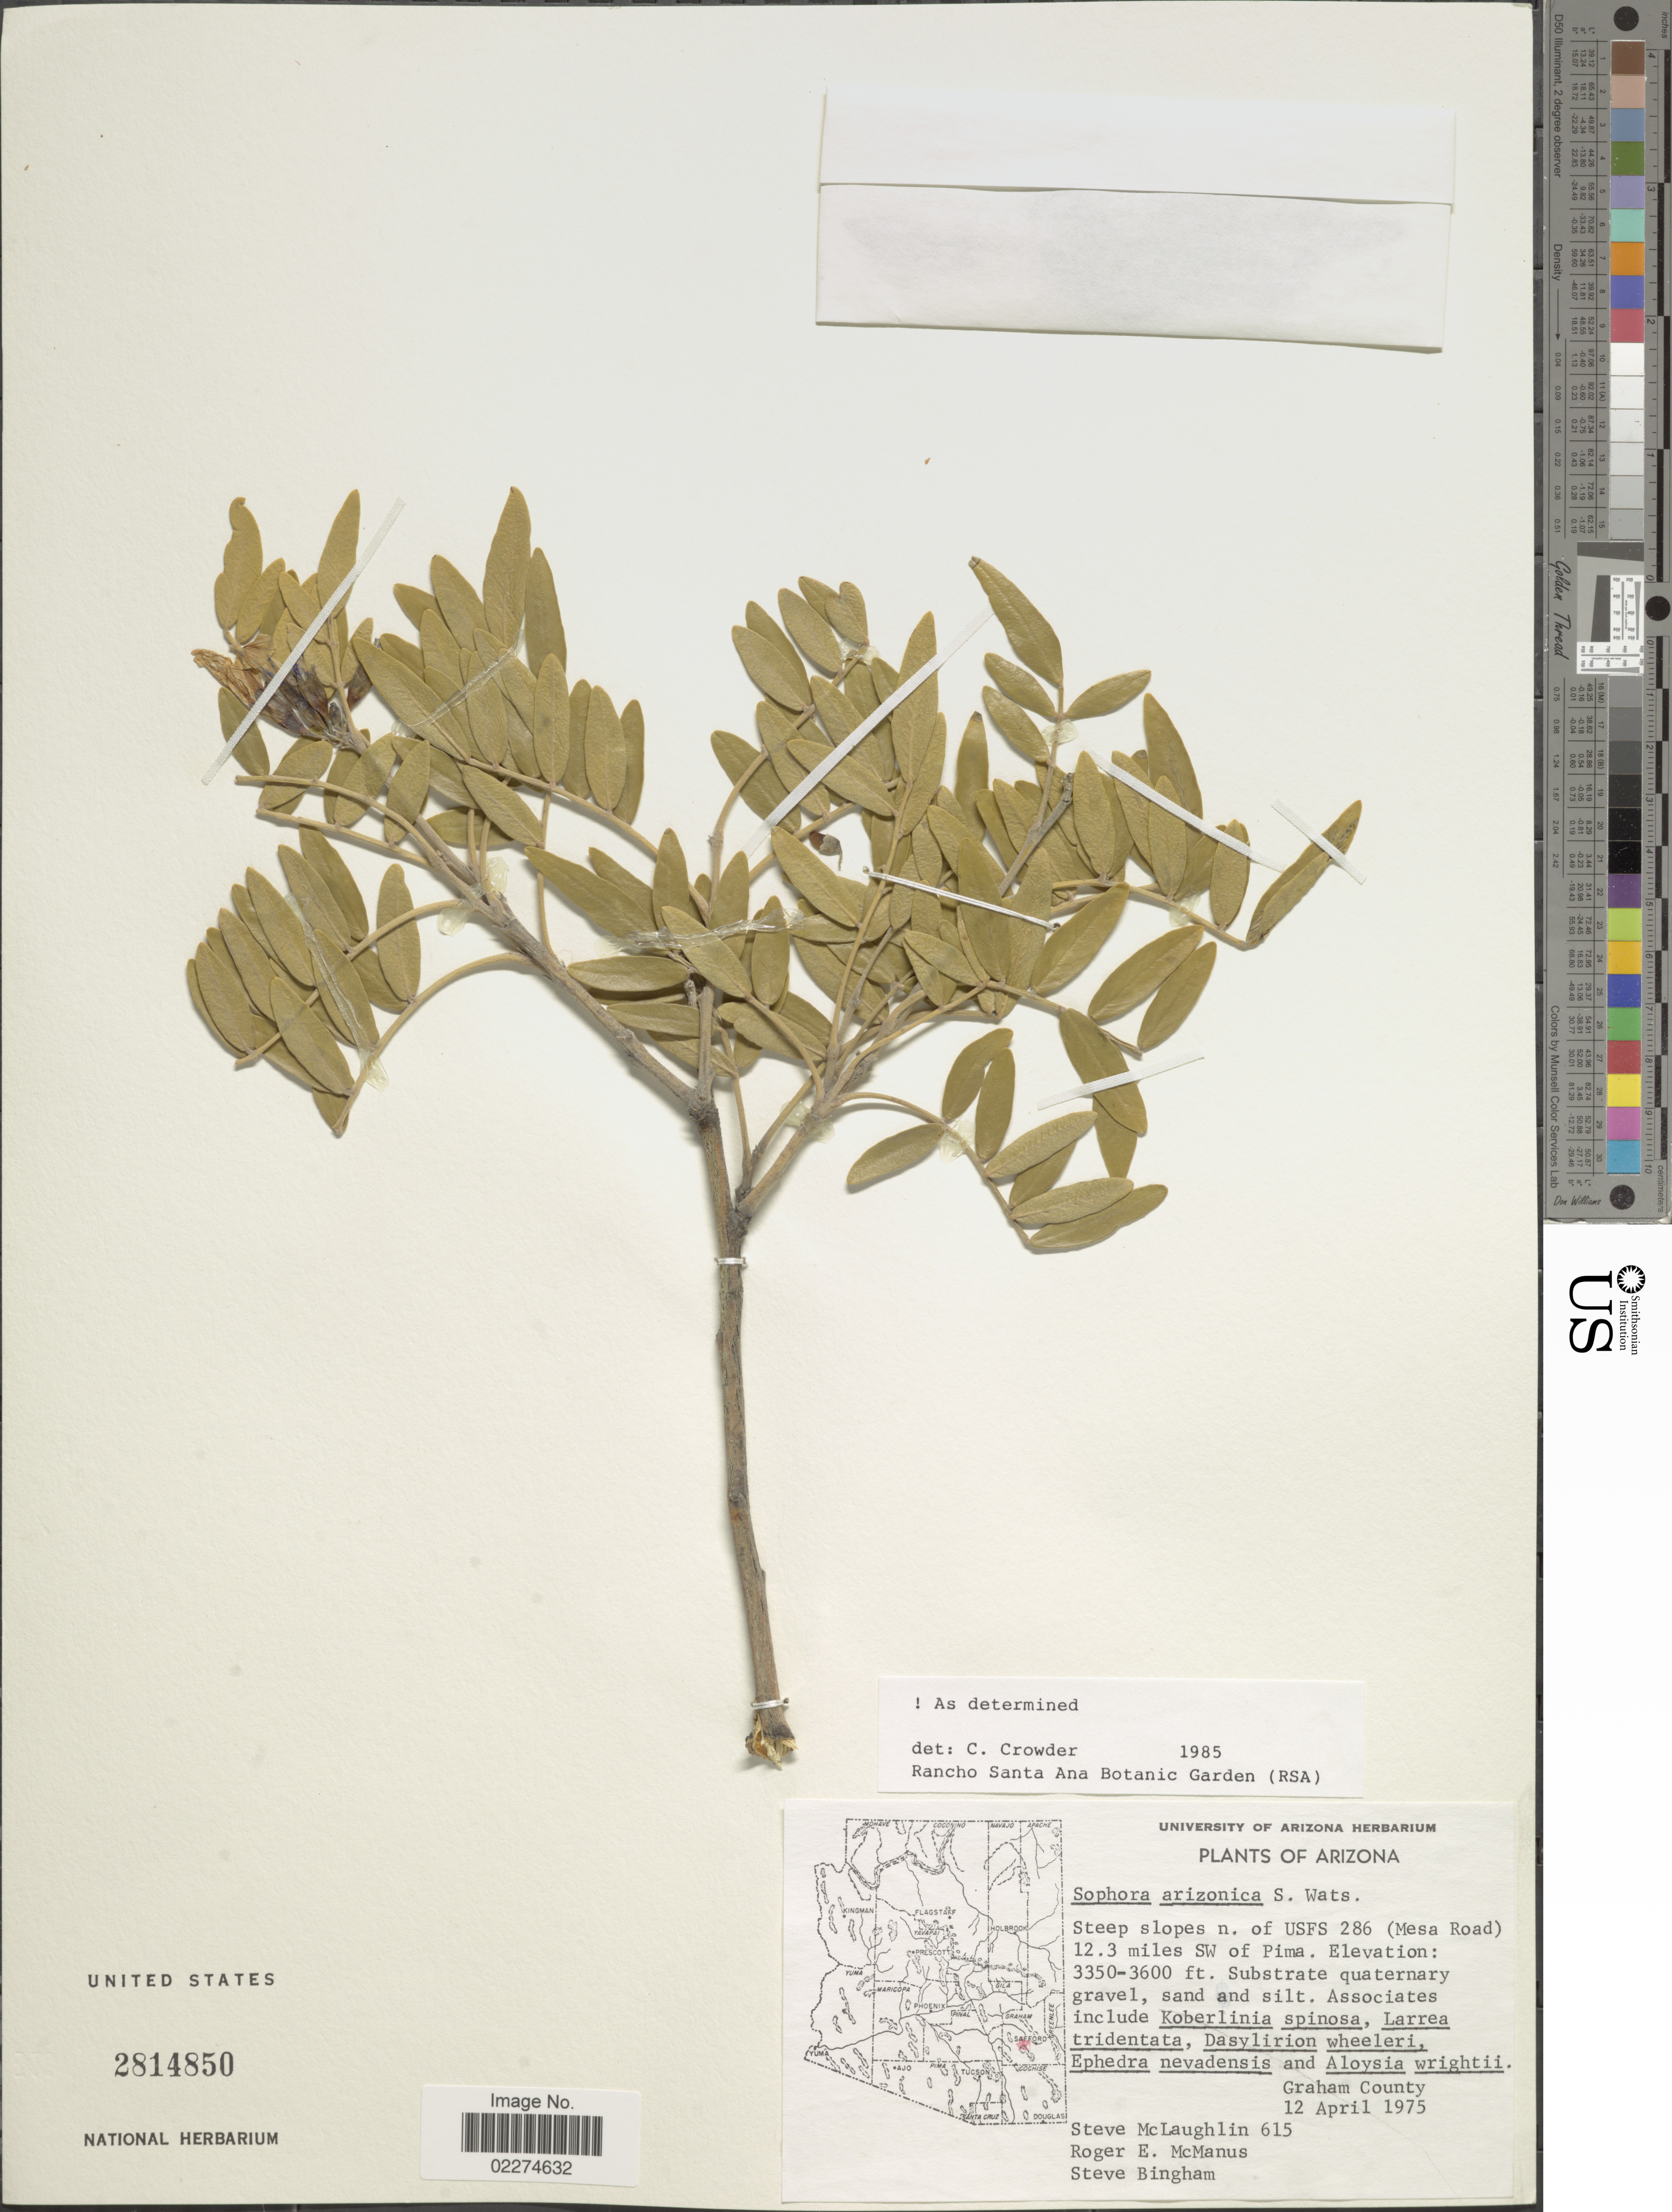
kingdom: Plantae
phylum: Tracheophyta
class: Magnoliopsida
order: Fabales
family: Fabaceae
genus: Dermatophyllum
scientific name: Dermatophyllum arizonicum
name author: (S. Watson) Vincent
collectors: S. McLaughlin, R. McManus & S. Bingham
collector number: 615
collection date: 1975-04-12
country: United States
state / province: Arizona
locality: Steep slopes n. of USFS 286 (Mesa Road) 12.3 miles SW of Pima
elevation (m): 1021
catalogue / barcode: US 2814850